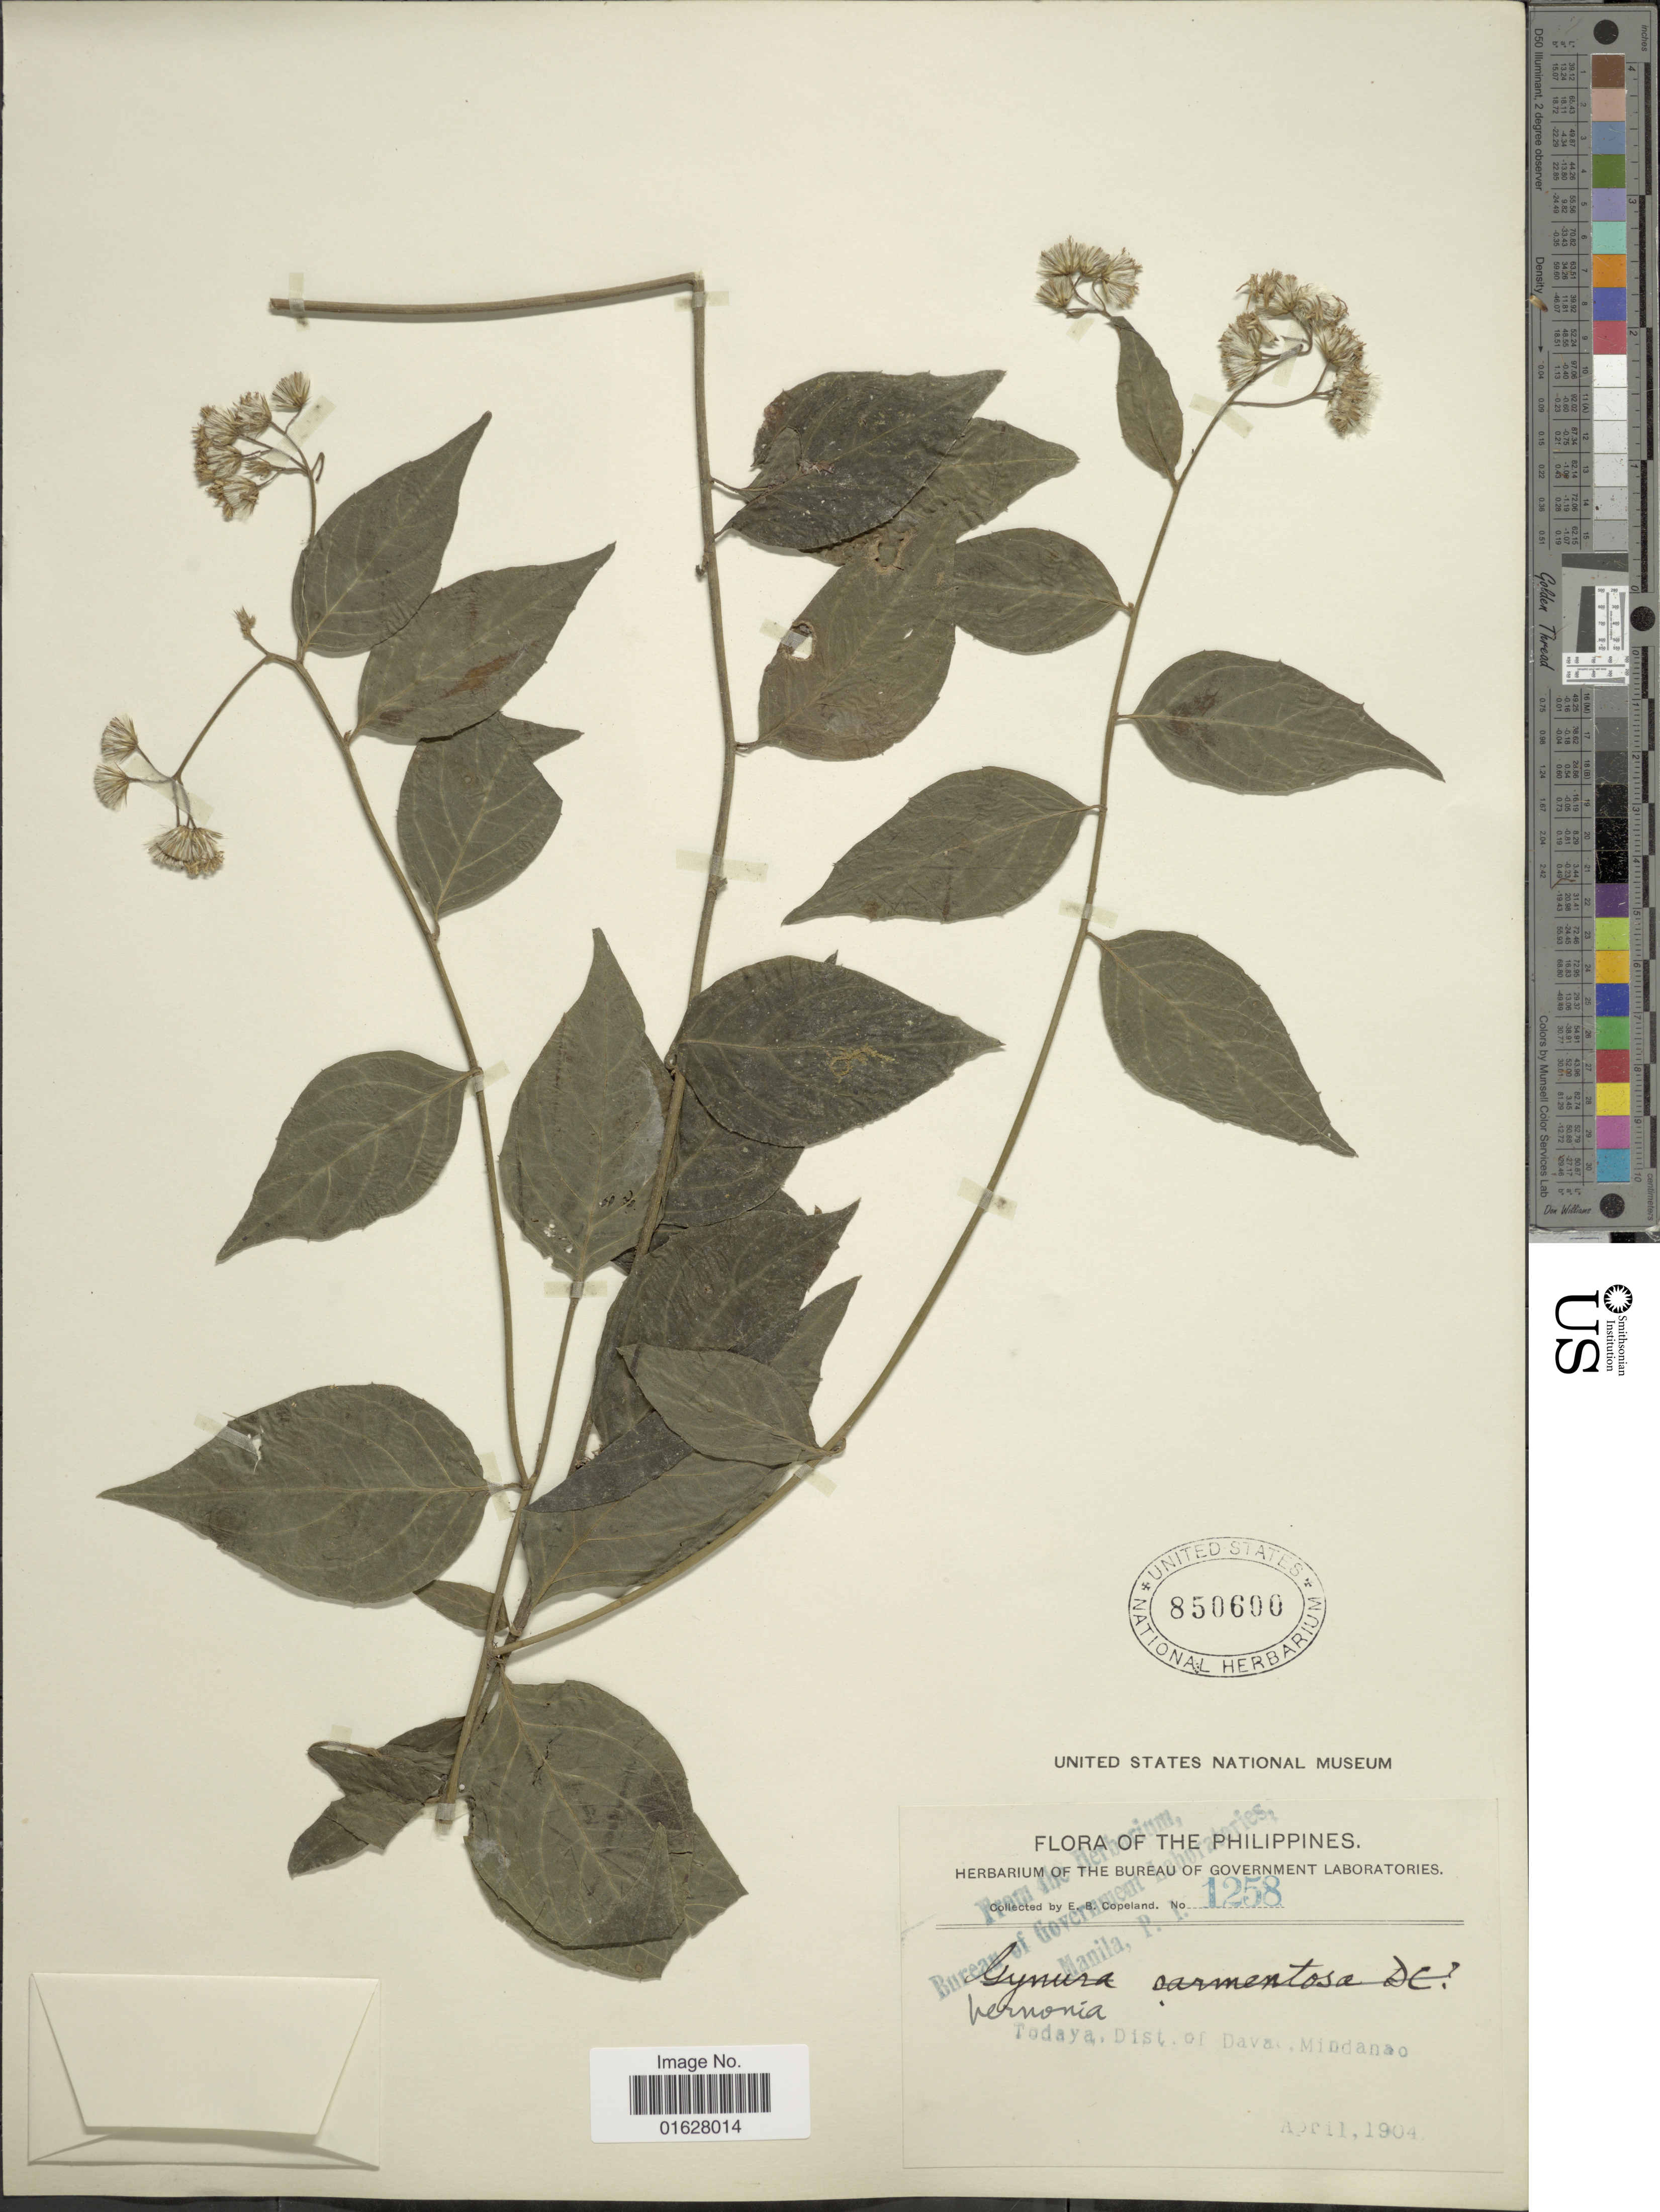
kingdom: Plantae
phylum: Tracheophyta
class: Magnoliopsida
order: Asterales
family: Asteraceae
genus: Vernonia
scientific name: Vernonia elmeri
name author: Merr.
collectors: E. B. Copeland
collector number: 1258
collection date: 1904-04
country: Philippines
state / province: Davao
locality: The Philippines. Todaya. Dist. of Davao, Mindanao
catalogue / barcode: US 850600